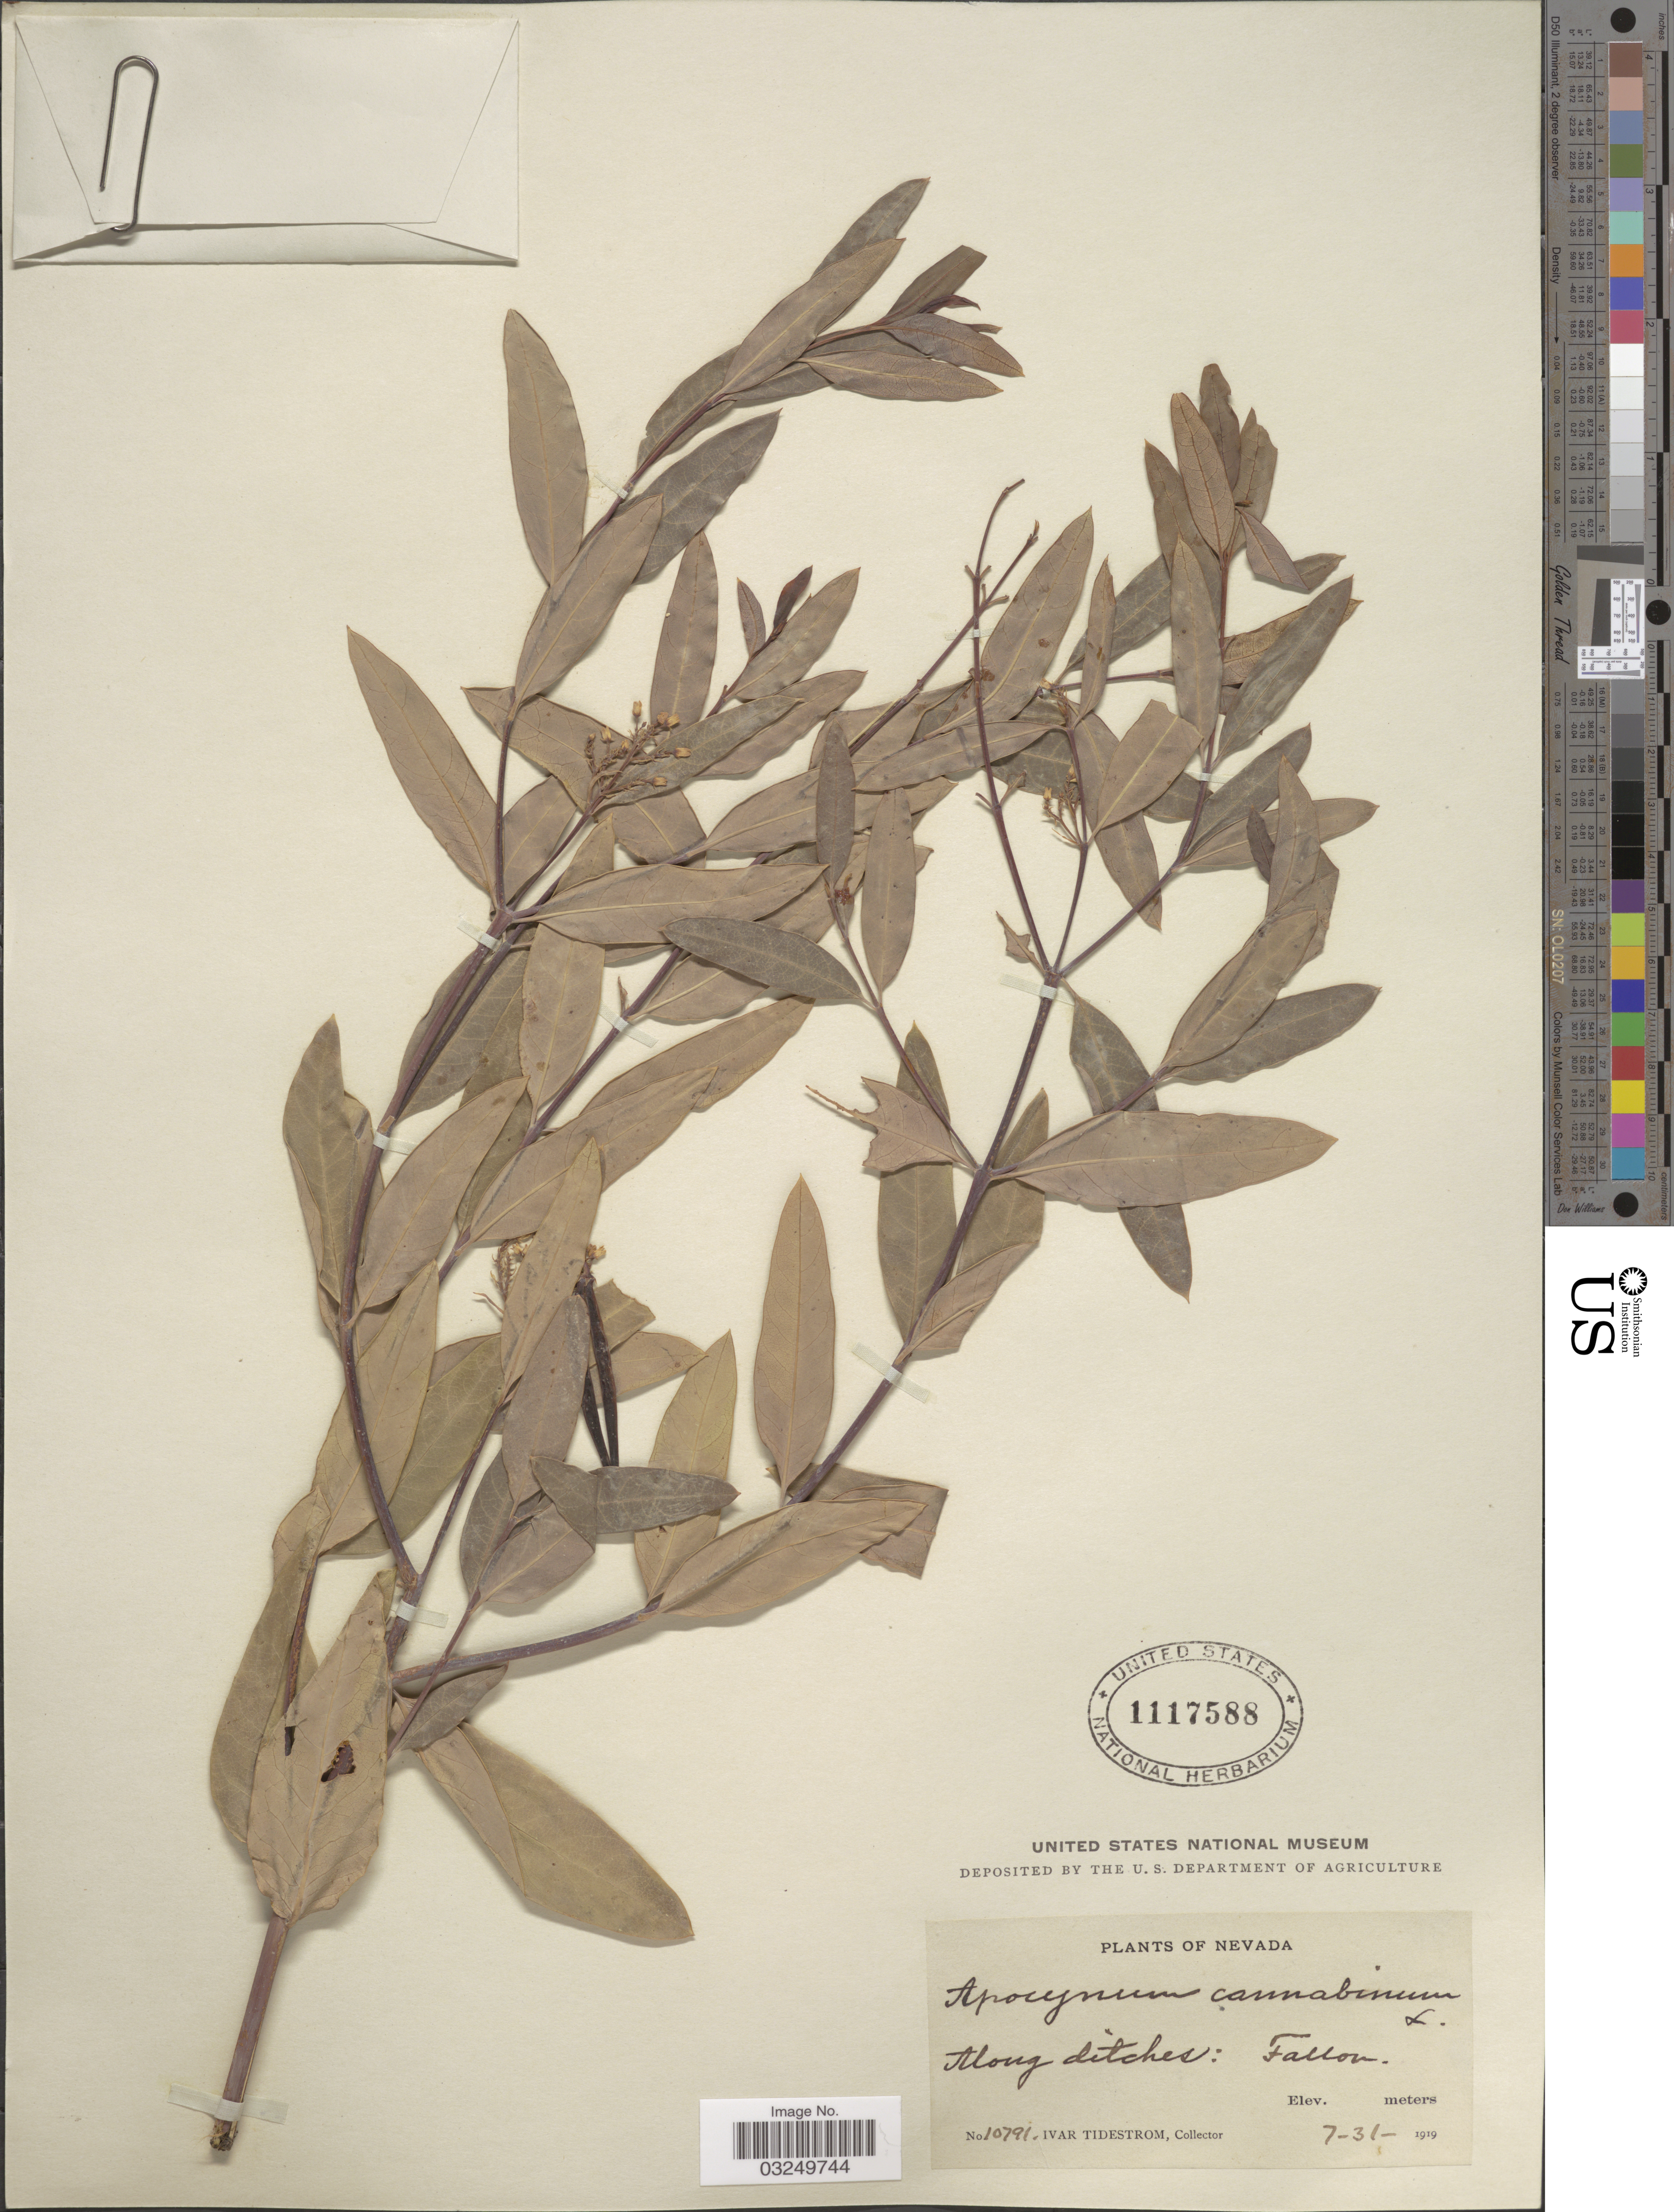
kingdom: Plantae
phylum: Tracheophyta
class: Magnoliopsida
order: Gentianales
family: Apocynaceae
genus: Apocynum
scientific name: Apocynum cannabinum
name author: L.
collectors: I. F. Tidestrom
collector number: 10791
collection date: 1919-07-31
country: United States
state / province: Nevada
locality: Along ditches: Fallon.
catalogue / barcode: US 1117588